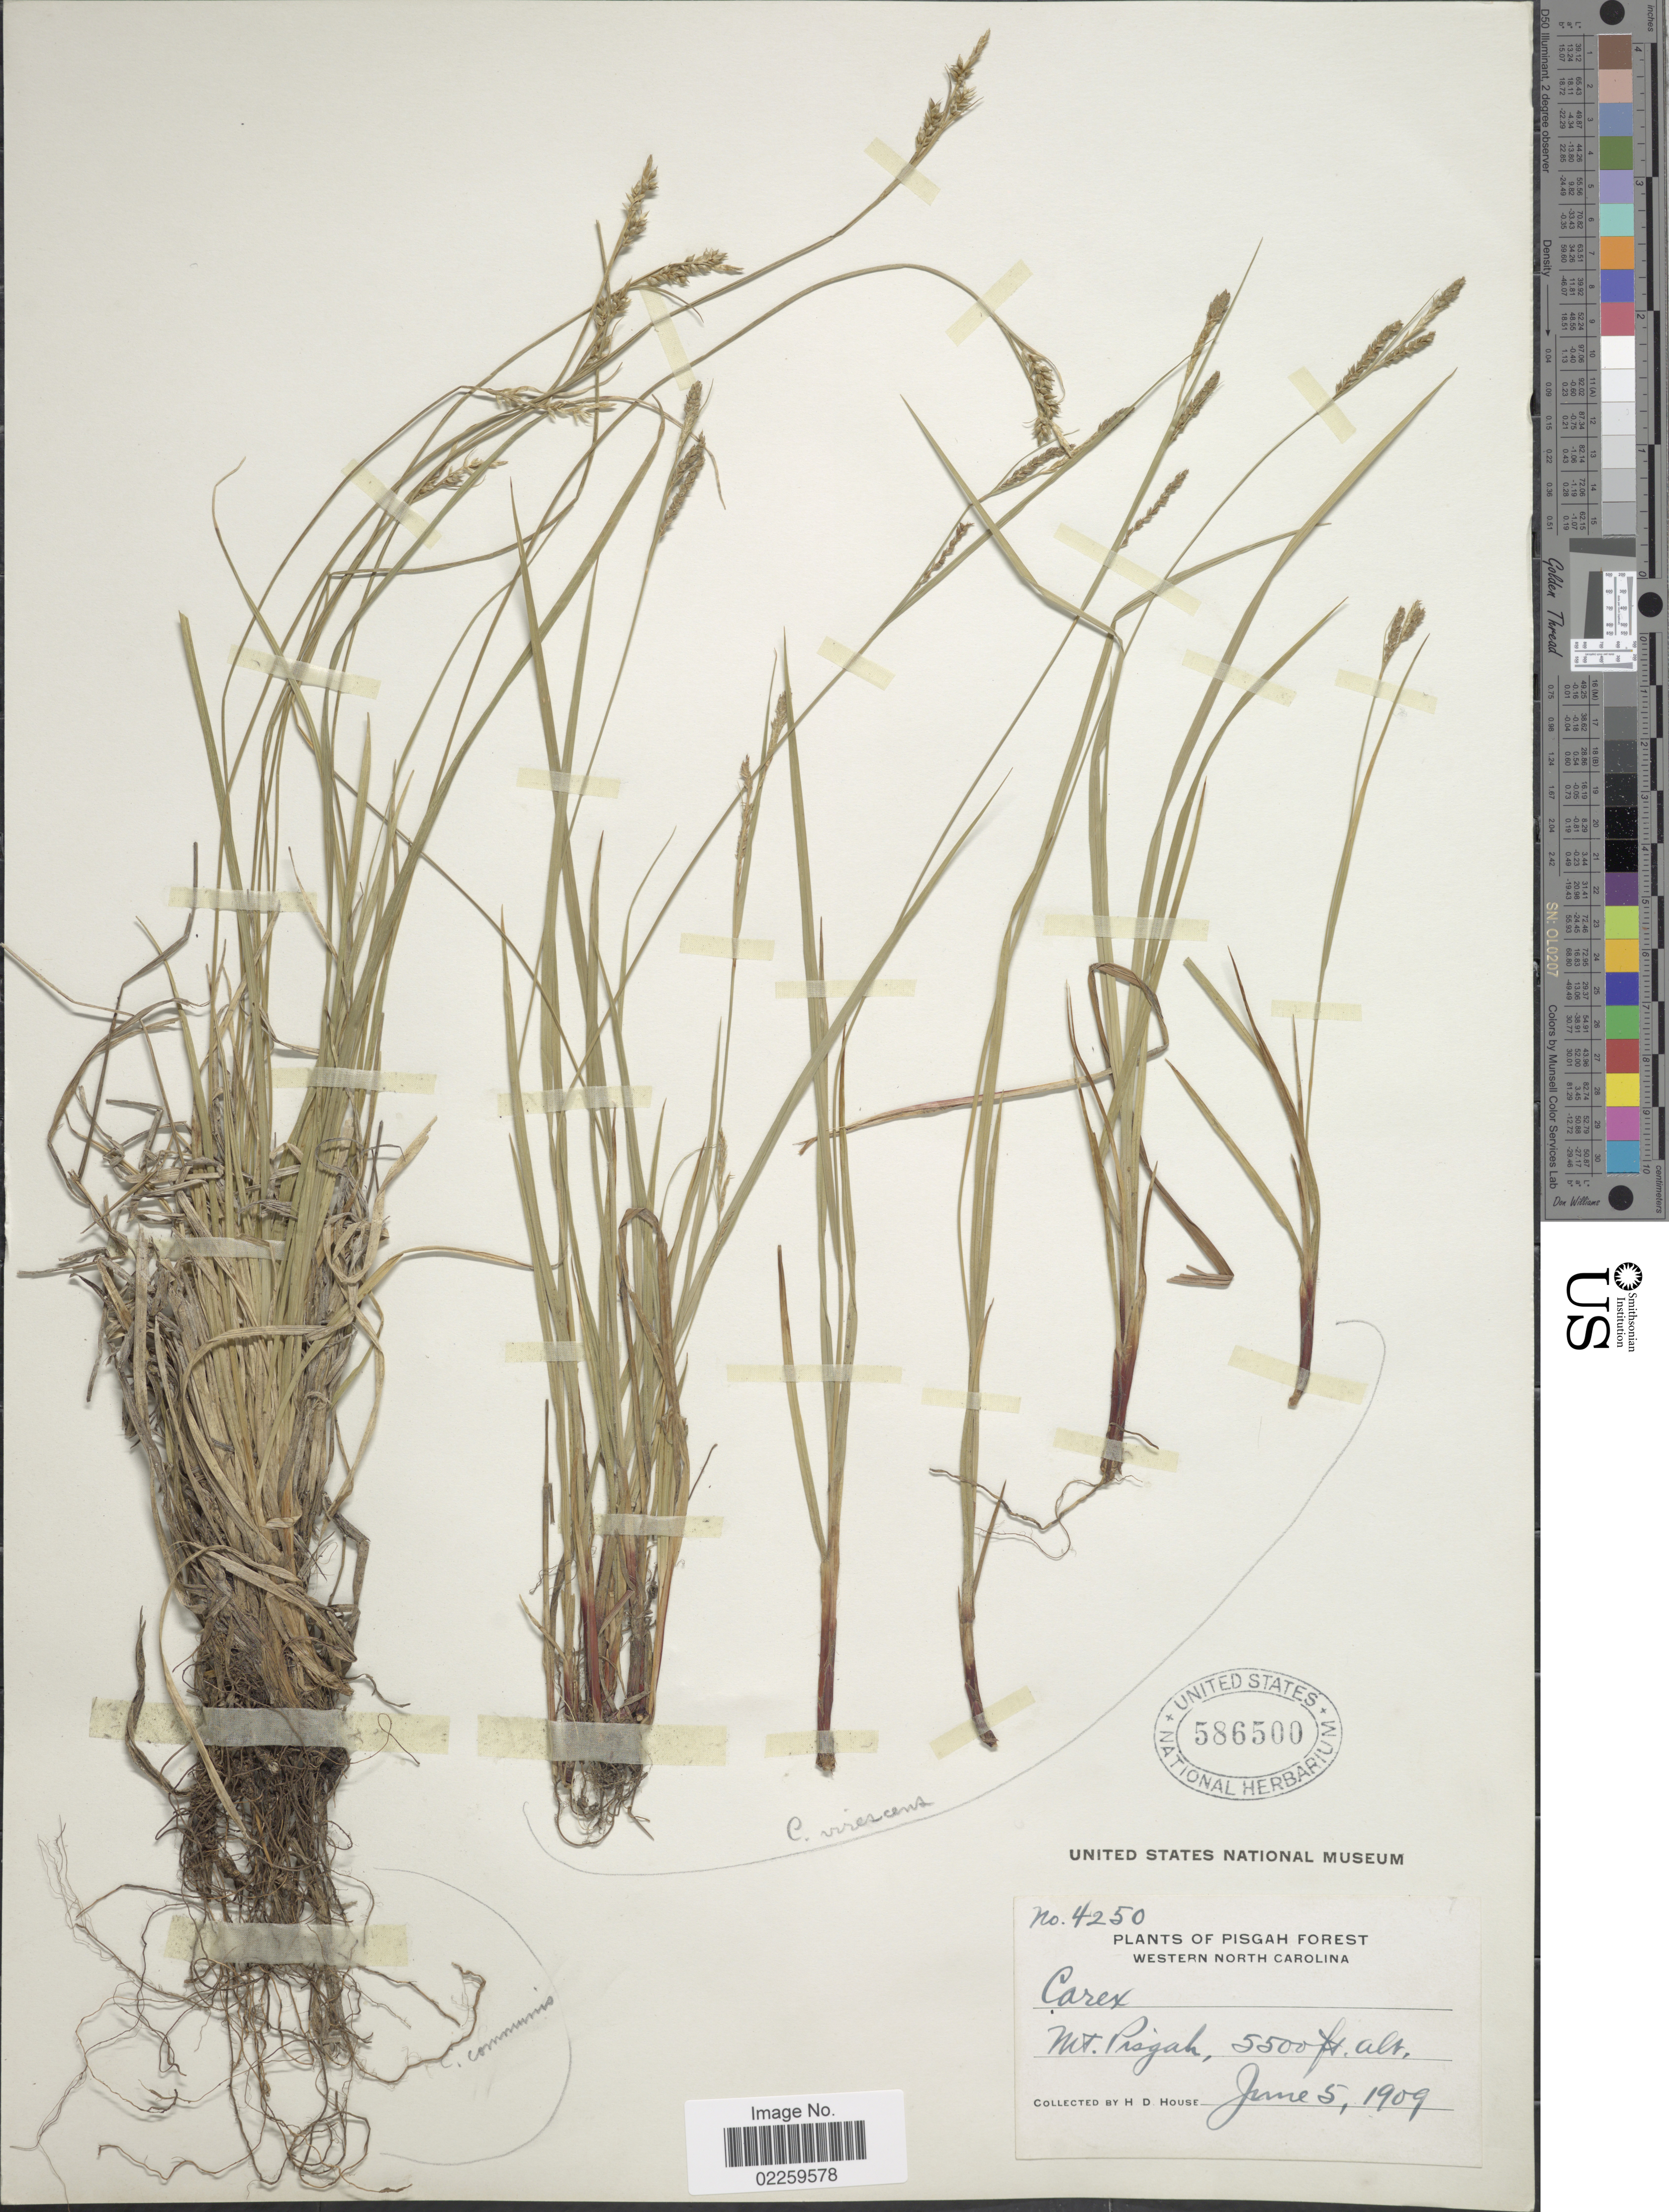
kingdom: Plantae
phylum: Tracheophyta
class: Liliopsida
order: Poales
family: Cyperaceae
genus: Carex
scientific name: Carex virescens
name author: Muhl. ex Willd.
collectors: H. D. House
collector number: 4250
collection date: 1909-06-05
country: United States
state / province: North Carolina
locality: Pisgah Forest, Western North Carolina. Mt. Pisgah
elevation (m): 1676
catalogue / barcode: US 586500